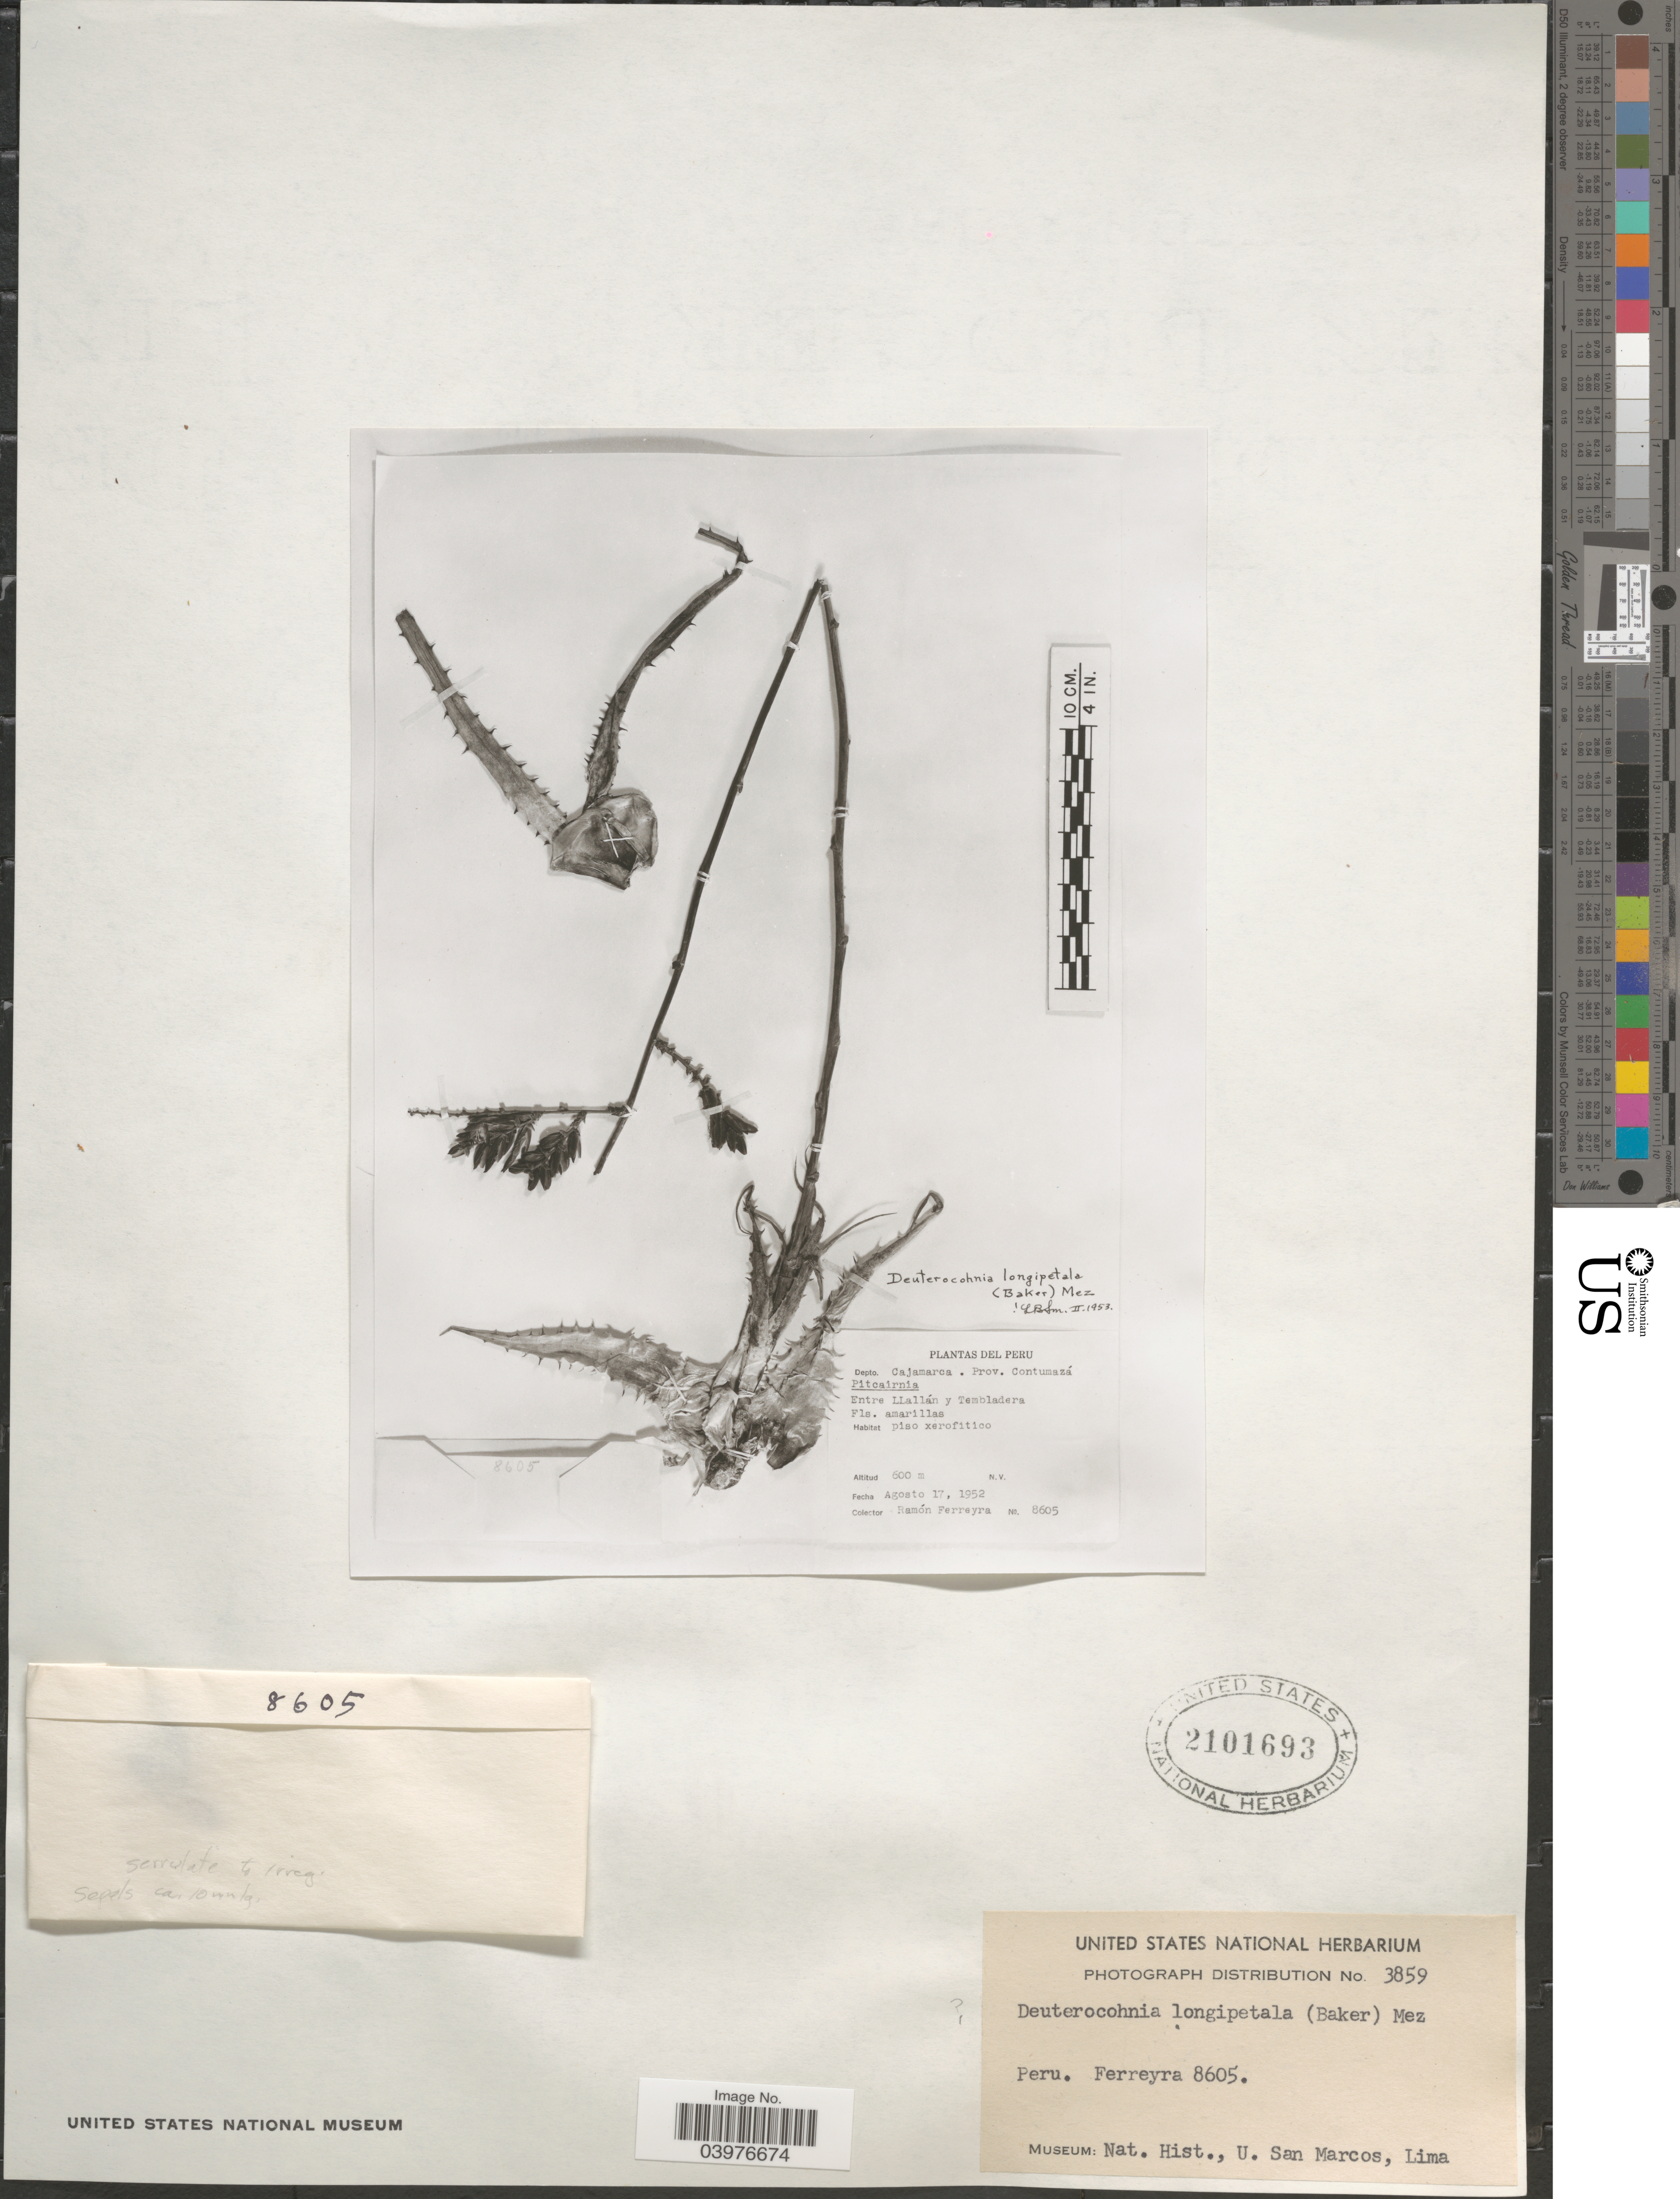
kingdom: Plantae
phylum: Tracheophyta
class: Liliopsida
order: Poales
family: Bromeliaceae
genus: Deuterocohnia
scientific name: Deuterocohnia longipetala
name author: (Baker) Mez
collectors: R. A. Ferreyra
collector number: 8605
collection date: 1952-08-17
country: Peru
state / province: Cajamarca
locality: Depto. Cajamarca. Prov. Contumazá. Entre LLallán y Tembladera.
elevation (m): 600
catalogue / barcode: US 2101693